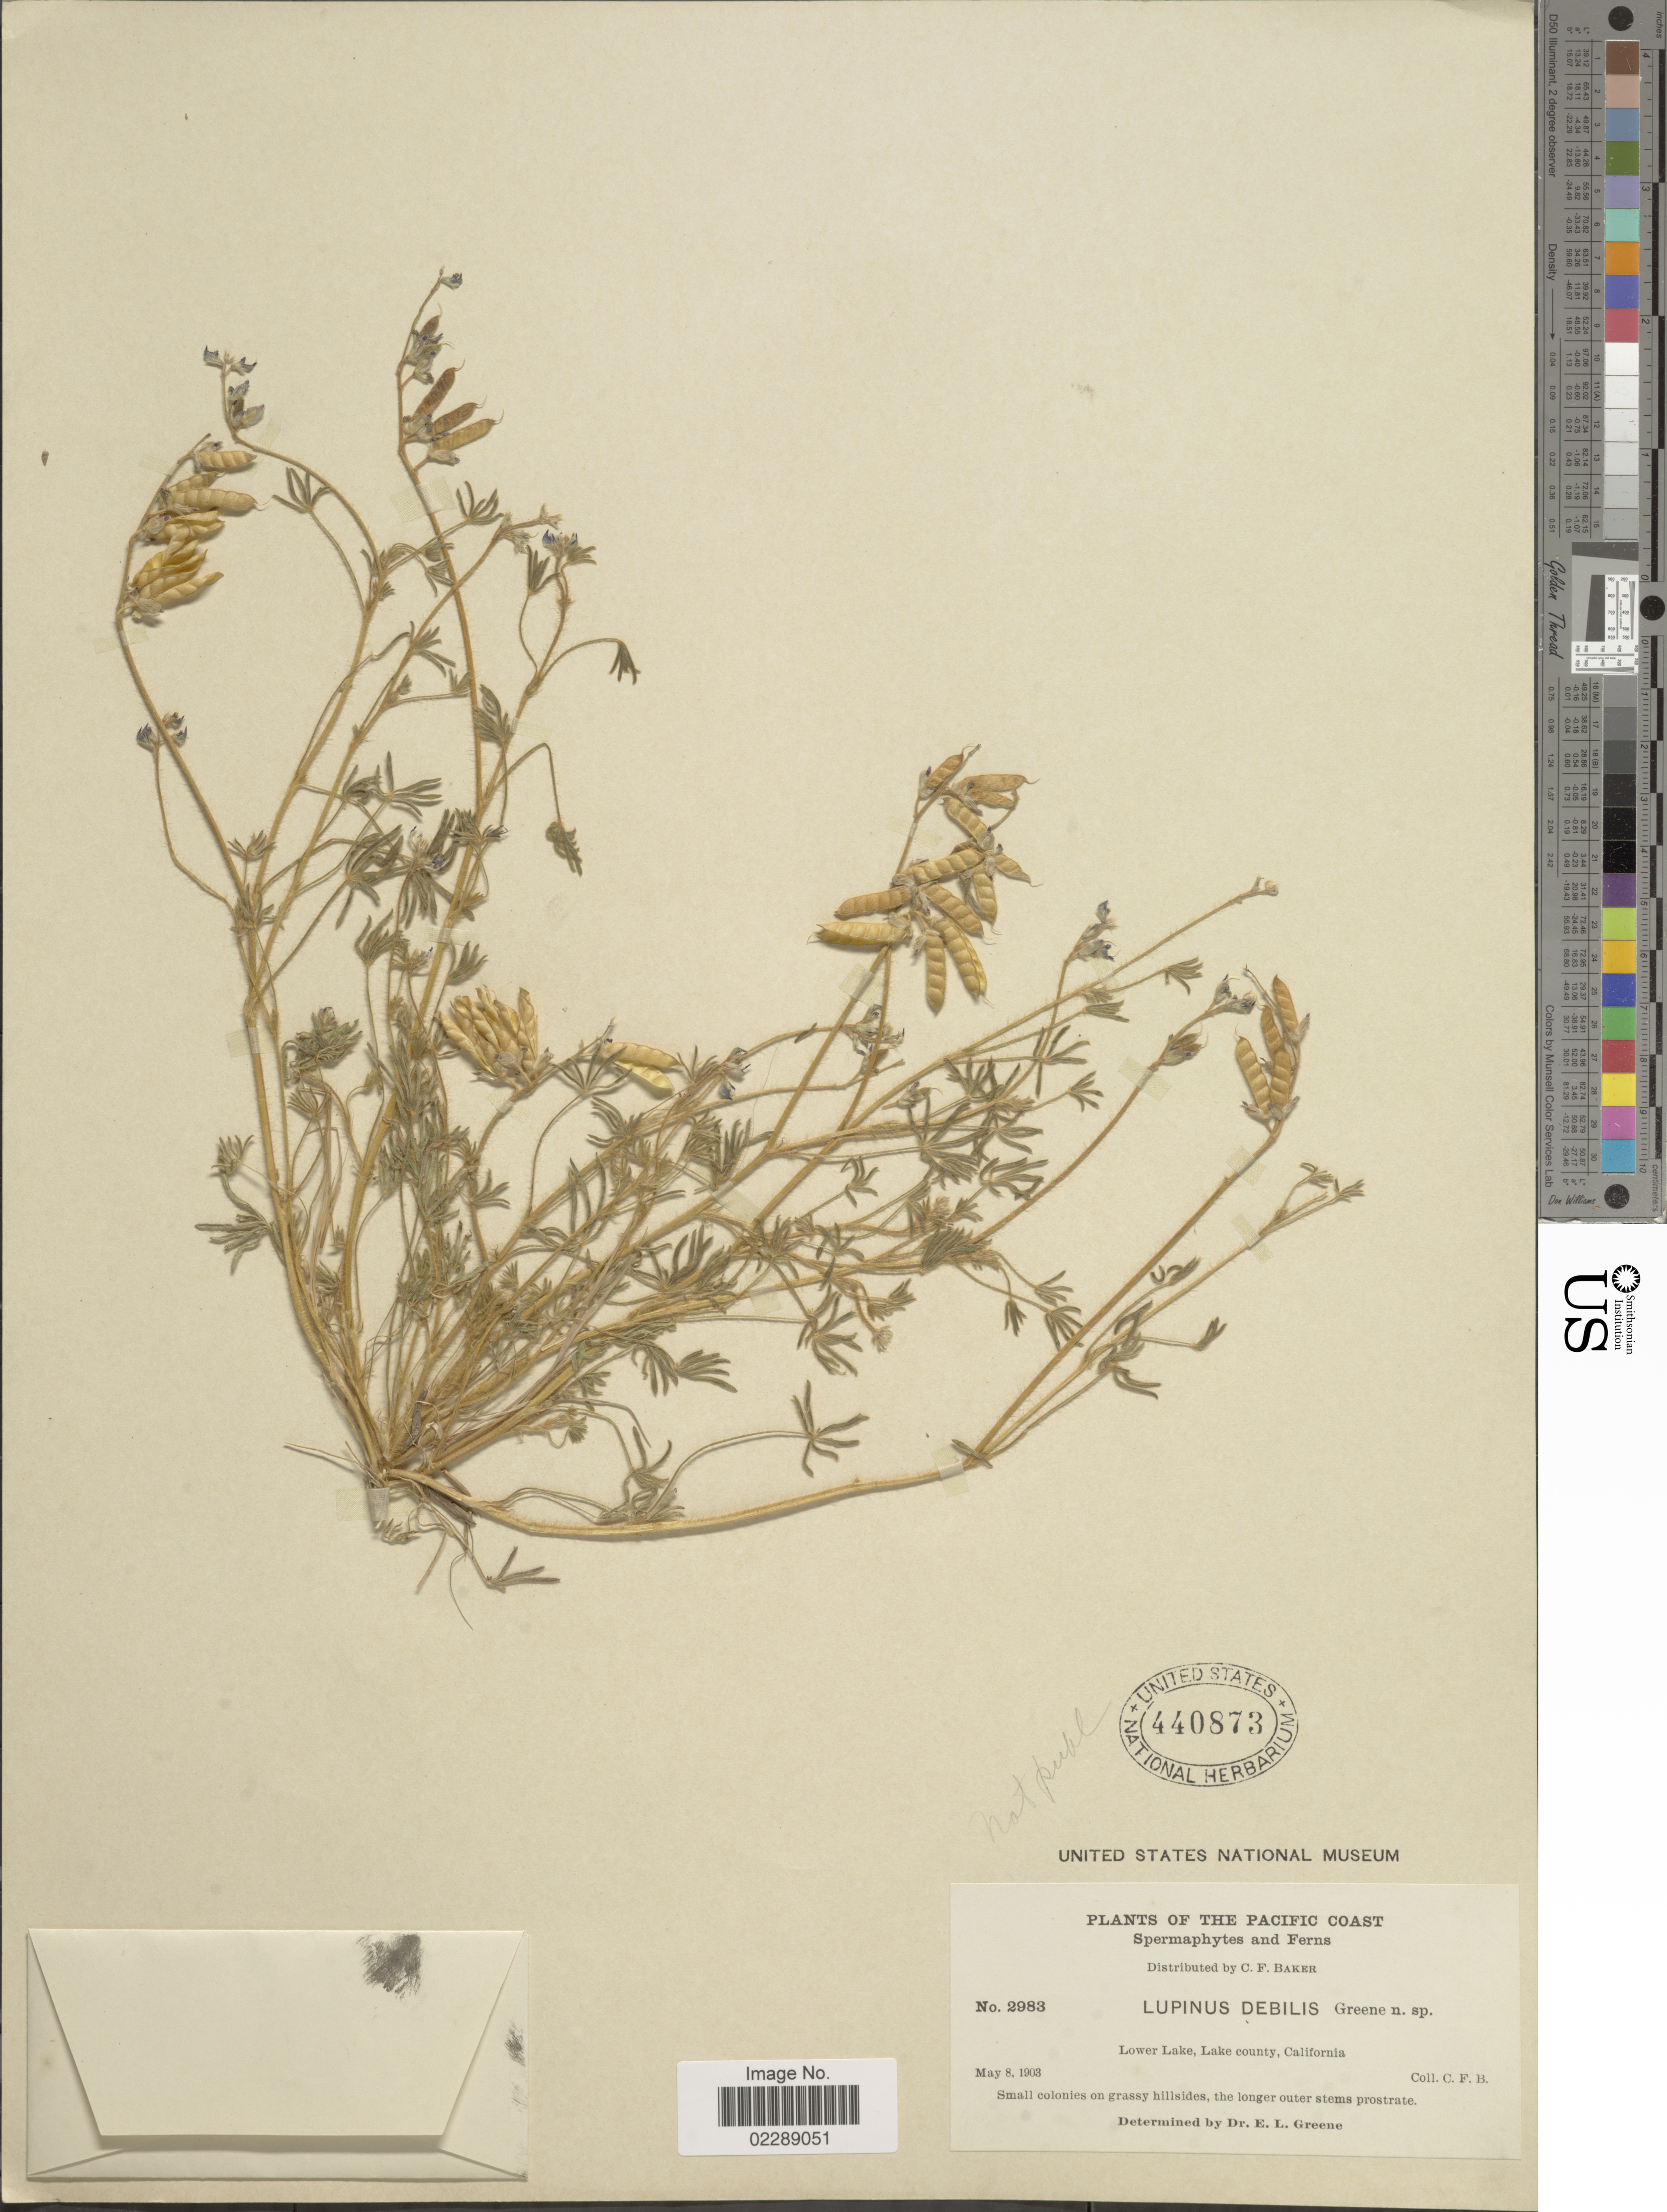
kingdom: Plantae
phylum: Tracheophyta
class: Magnoliopsida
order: Fabales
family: Fabaceae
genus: Lupinus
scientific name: Lupinus sp.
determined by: Strong, Mark T., (BOT), Smithsonian Institution - National Museum of Natural History (UNITED STATES)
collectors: C. F. Baker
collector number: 2983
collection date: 1903-05-08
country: United States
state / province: California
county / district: Lake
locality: The Pacific Coast, Lower Lake, Lake County, California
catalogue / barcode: US 440873